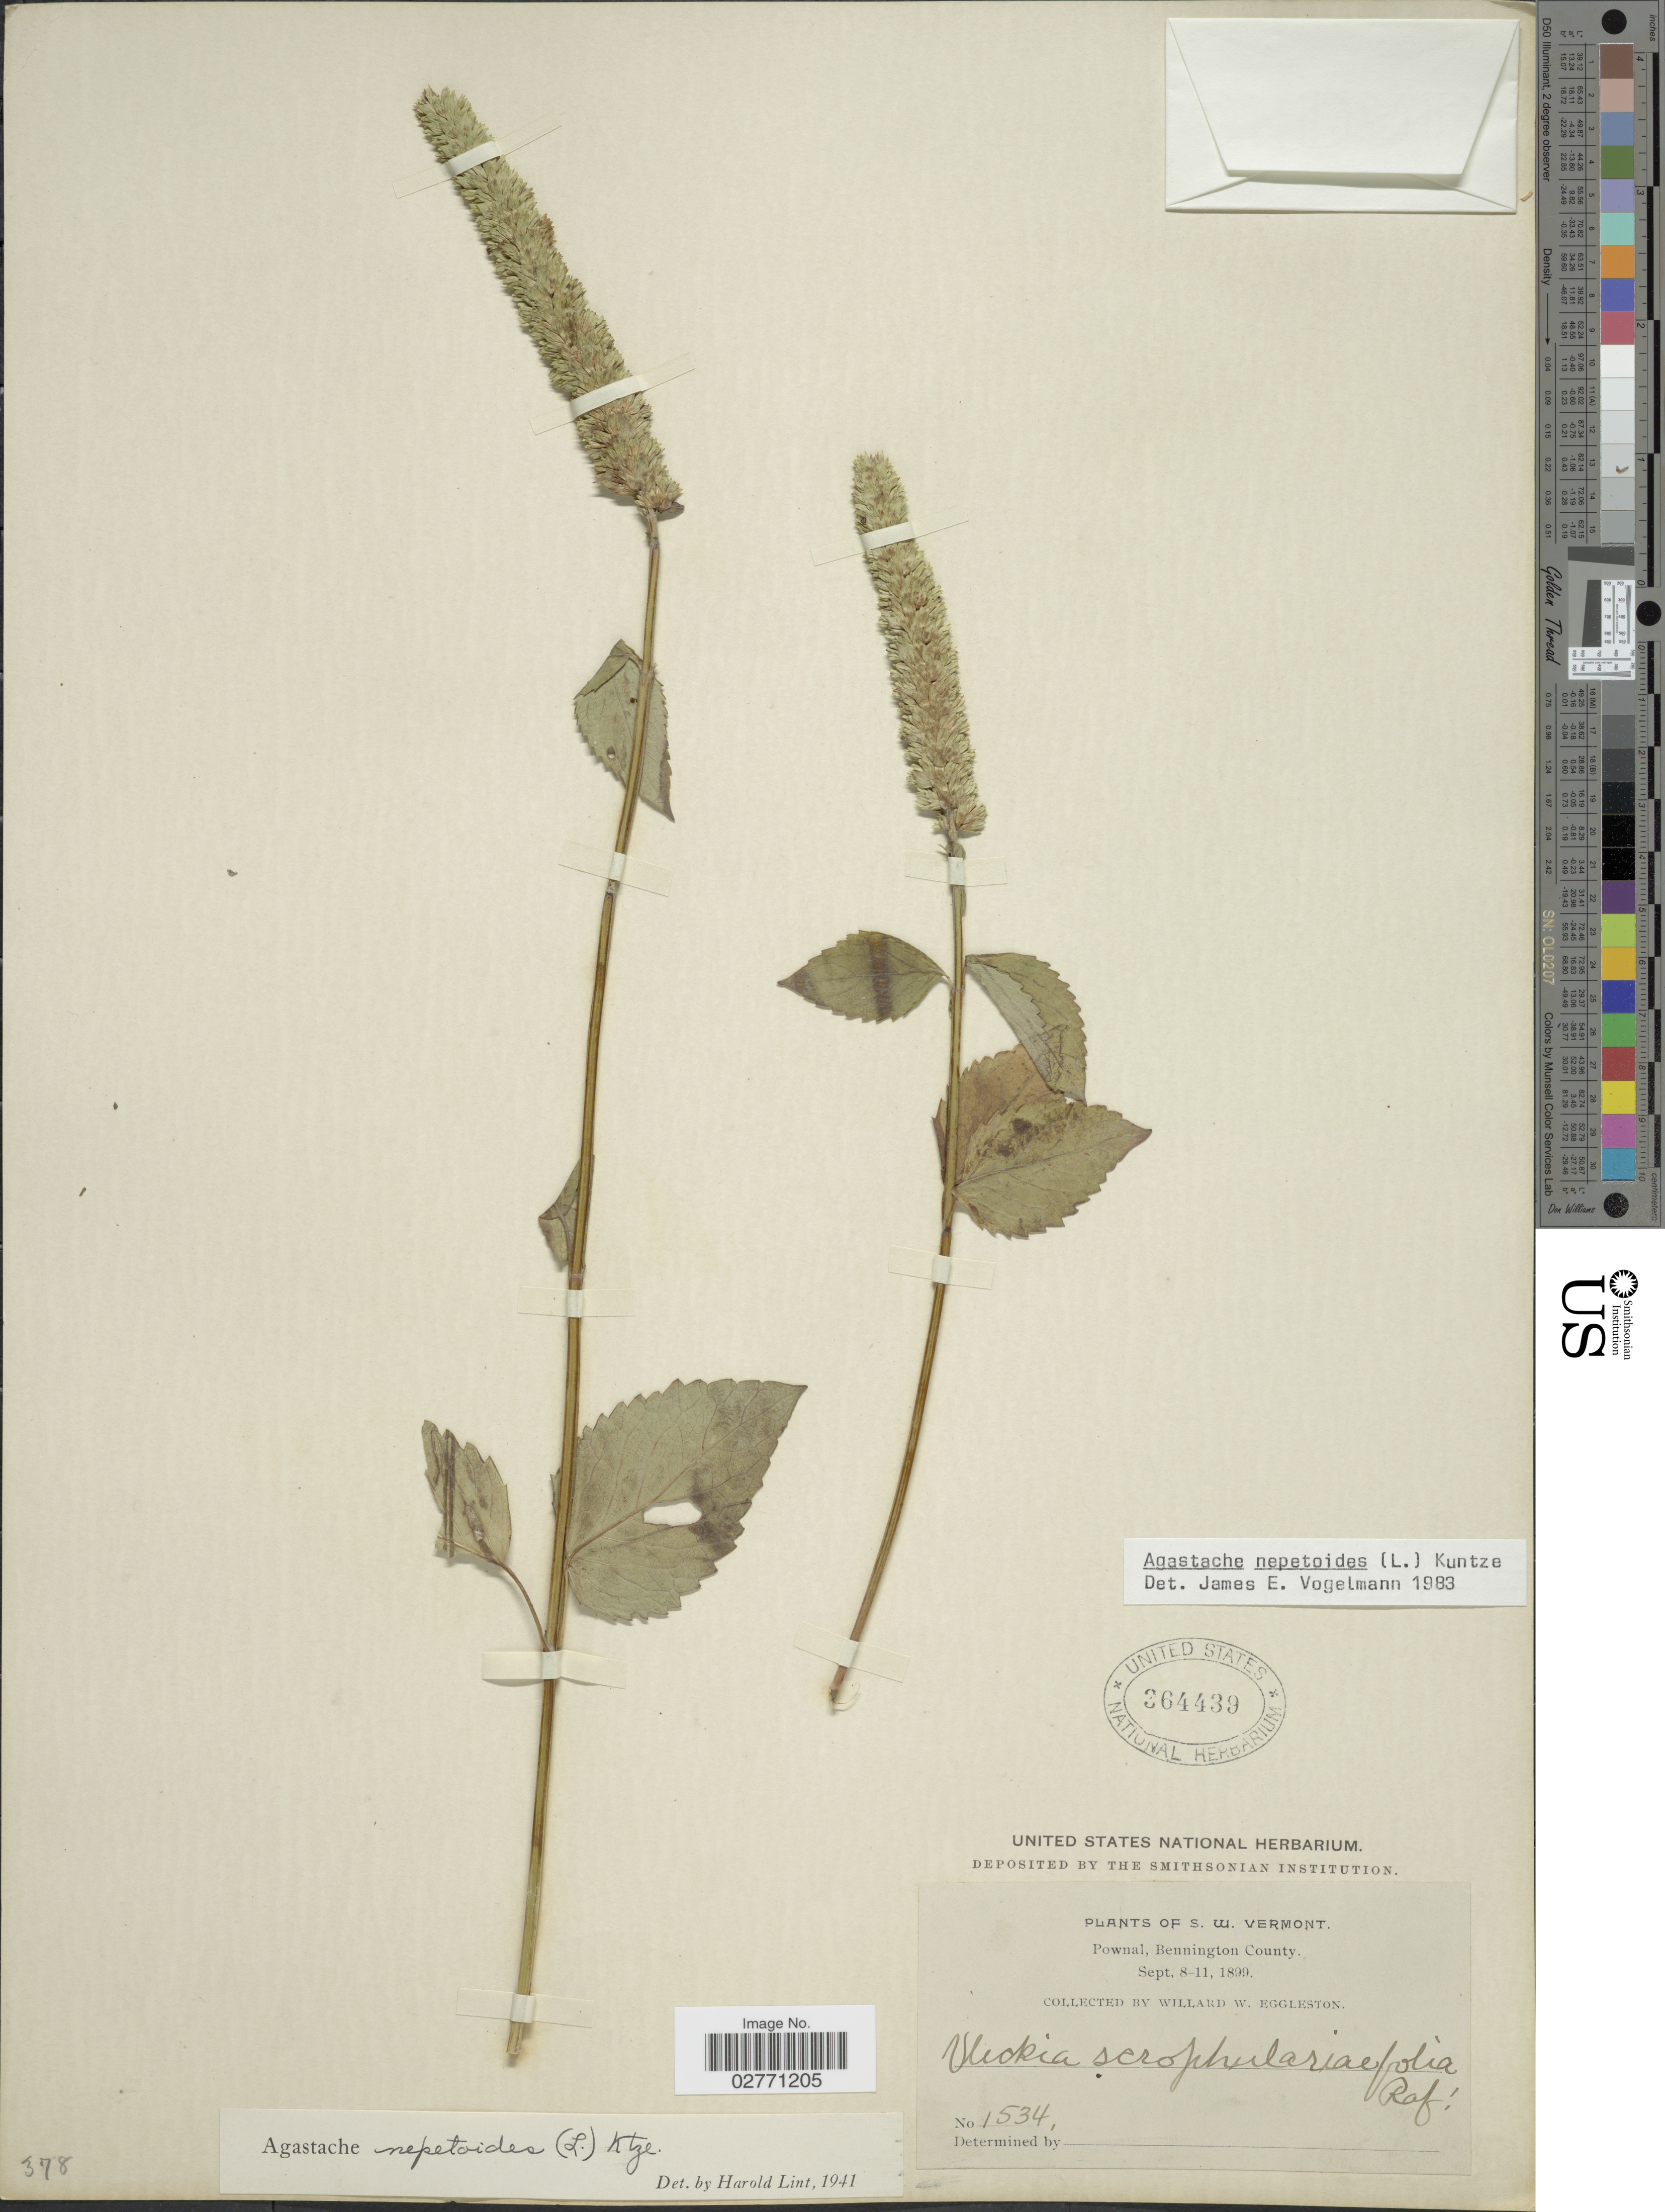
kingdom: Plantae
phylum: Tracheophyta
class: Magnoliopsida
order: Lamiales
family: Lamiaceae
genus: Agastache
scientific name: Agastache nepetoides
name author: (L.) Kuntze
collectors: W. W. Eggleston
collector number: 1534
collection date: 1899-09-08/1899-09-11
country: United States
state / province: Vermont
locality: S.W. Vermont. Pownal, Bennington County.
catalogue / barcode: US 364439